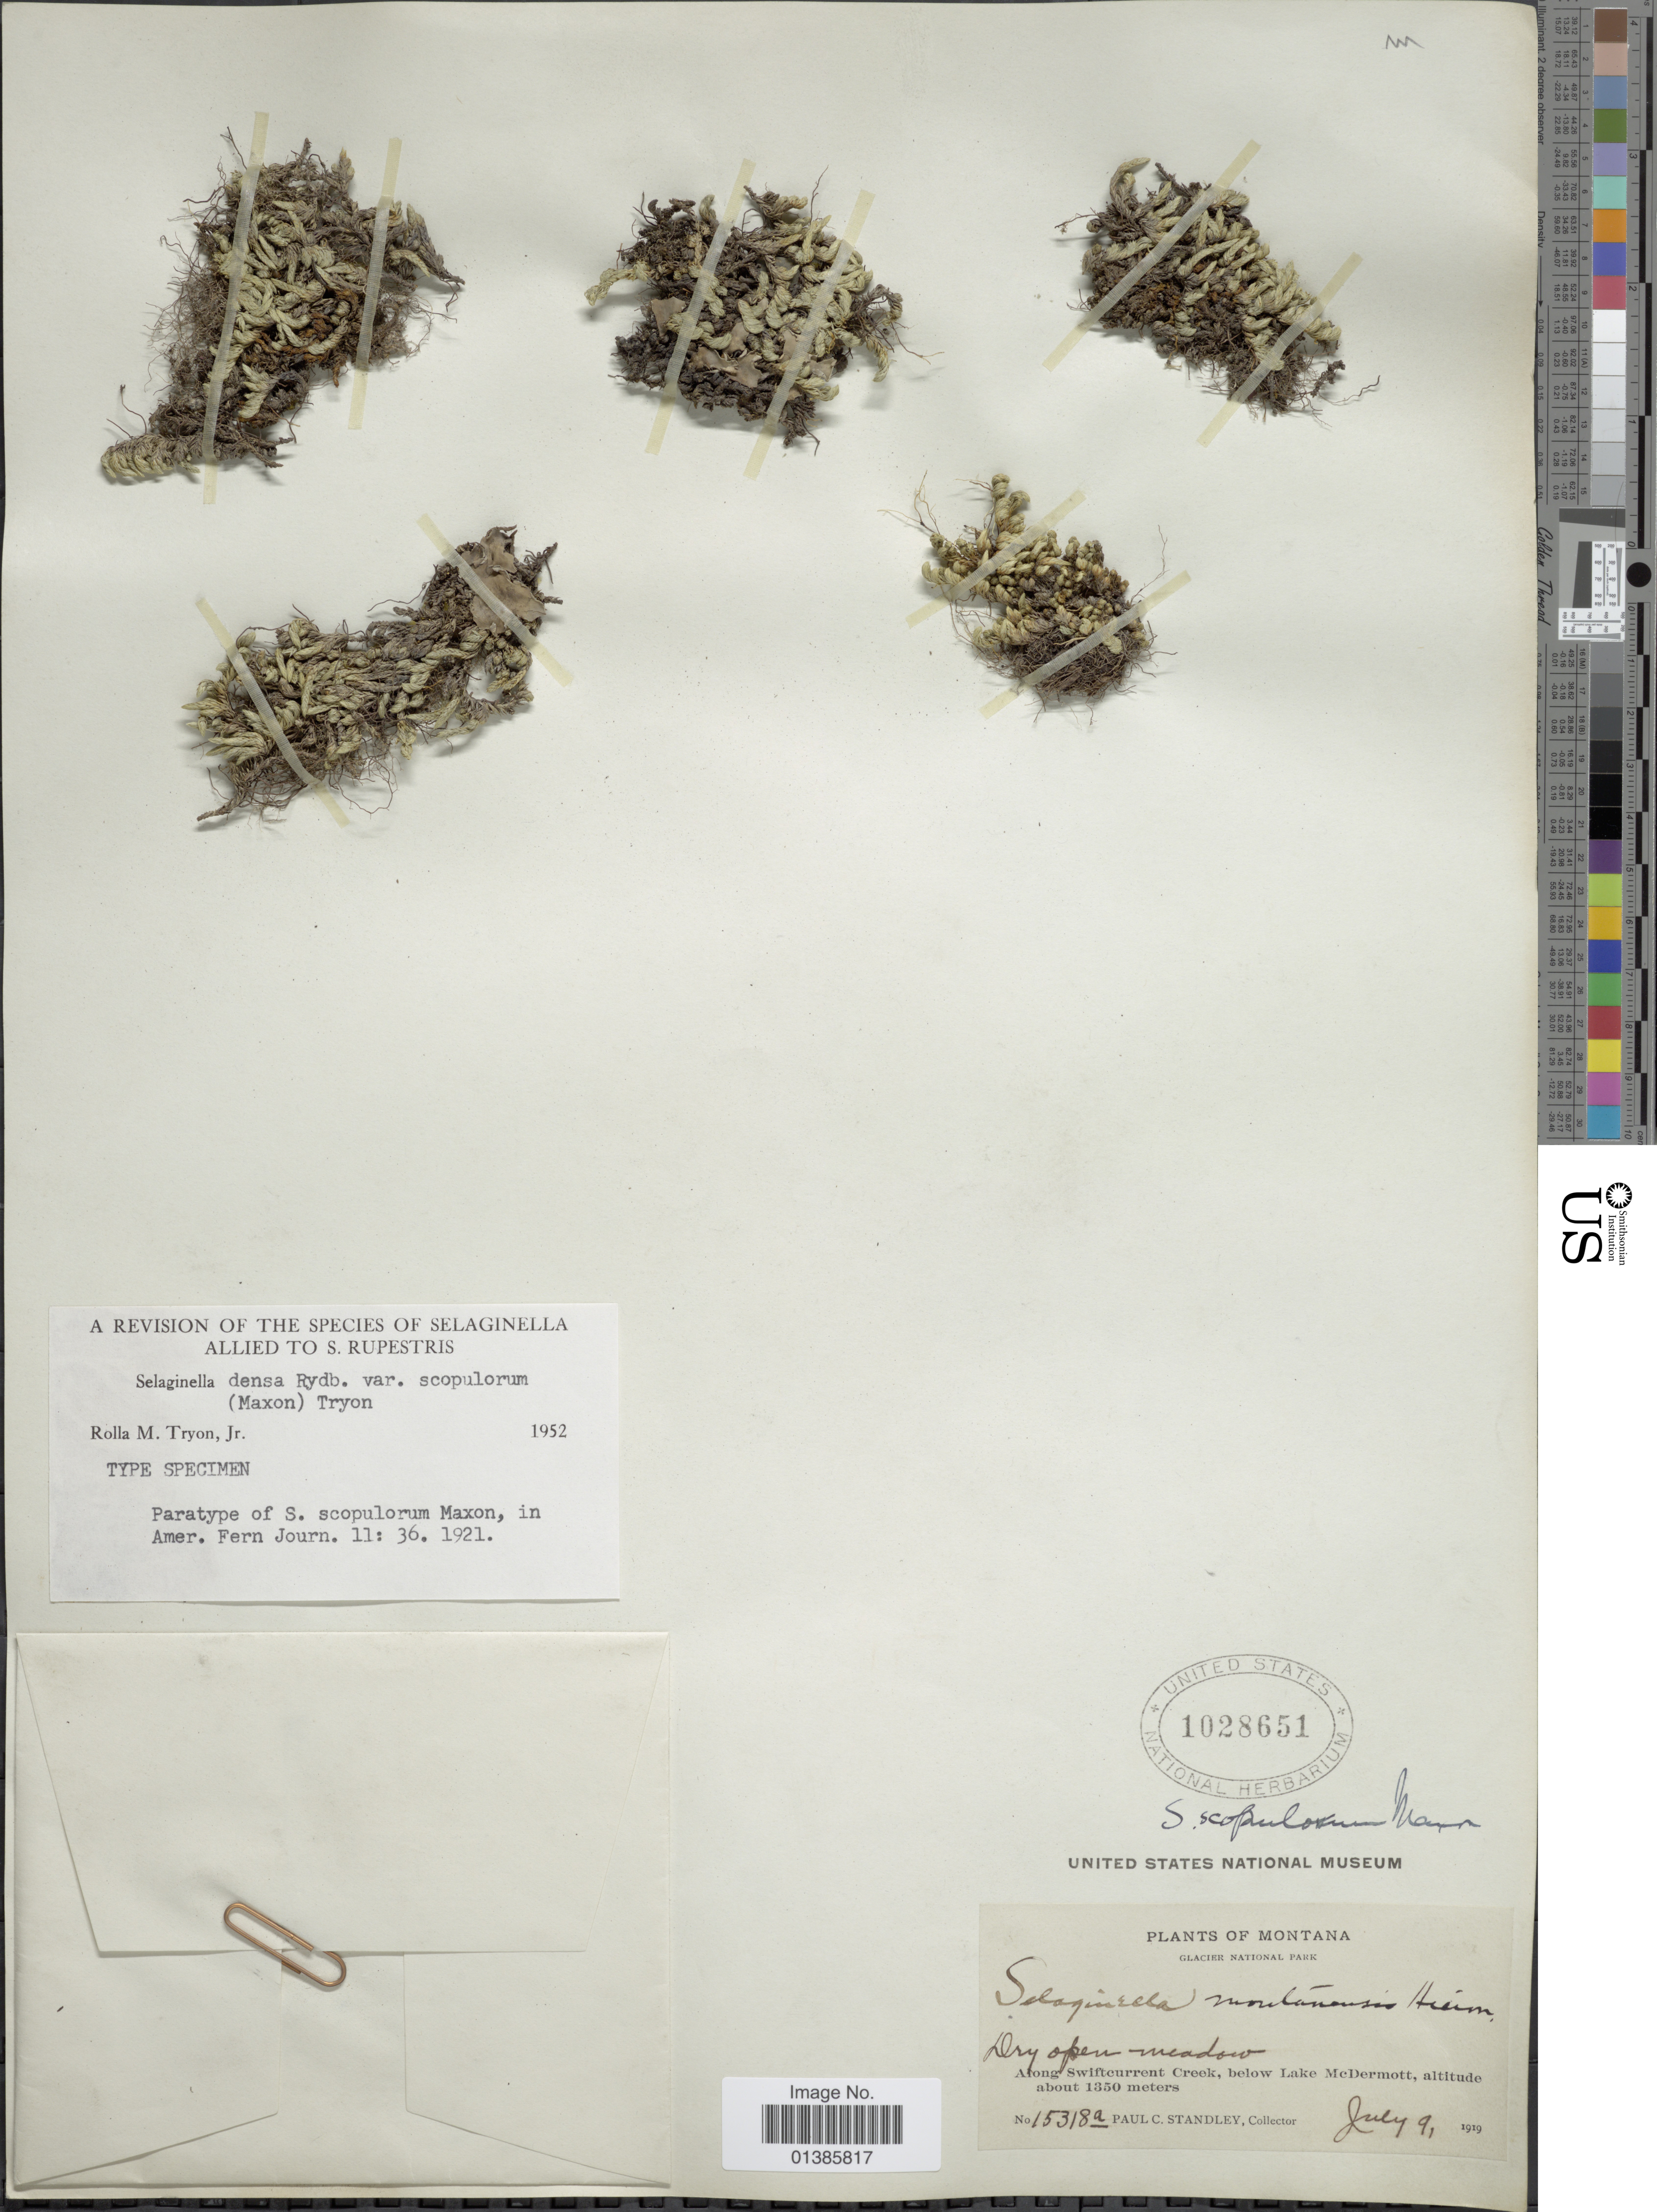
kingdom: Plantae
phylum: Tracheophyta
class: Lycopodiopsida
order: Selaginellales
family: Selaginellaceae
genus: Selaginella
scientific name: Selaginella densa var. scopulorum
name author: (Maxon) R.M. Tryon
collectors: P. C. Standley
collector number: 15318a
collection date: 1919-07-09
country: United States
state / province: Montana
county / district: Glacier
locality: Glacier National Park. Along Swiftcurrent Creek, below Lake McDermott.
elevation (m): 1350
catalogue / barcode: US 1028651